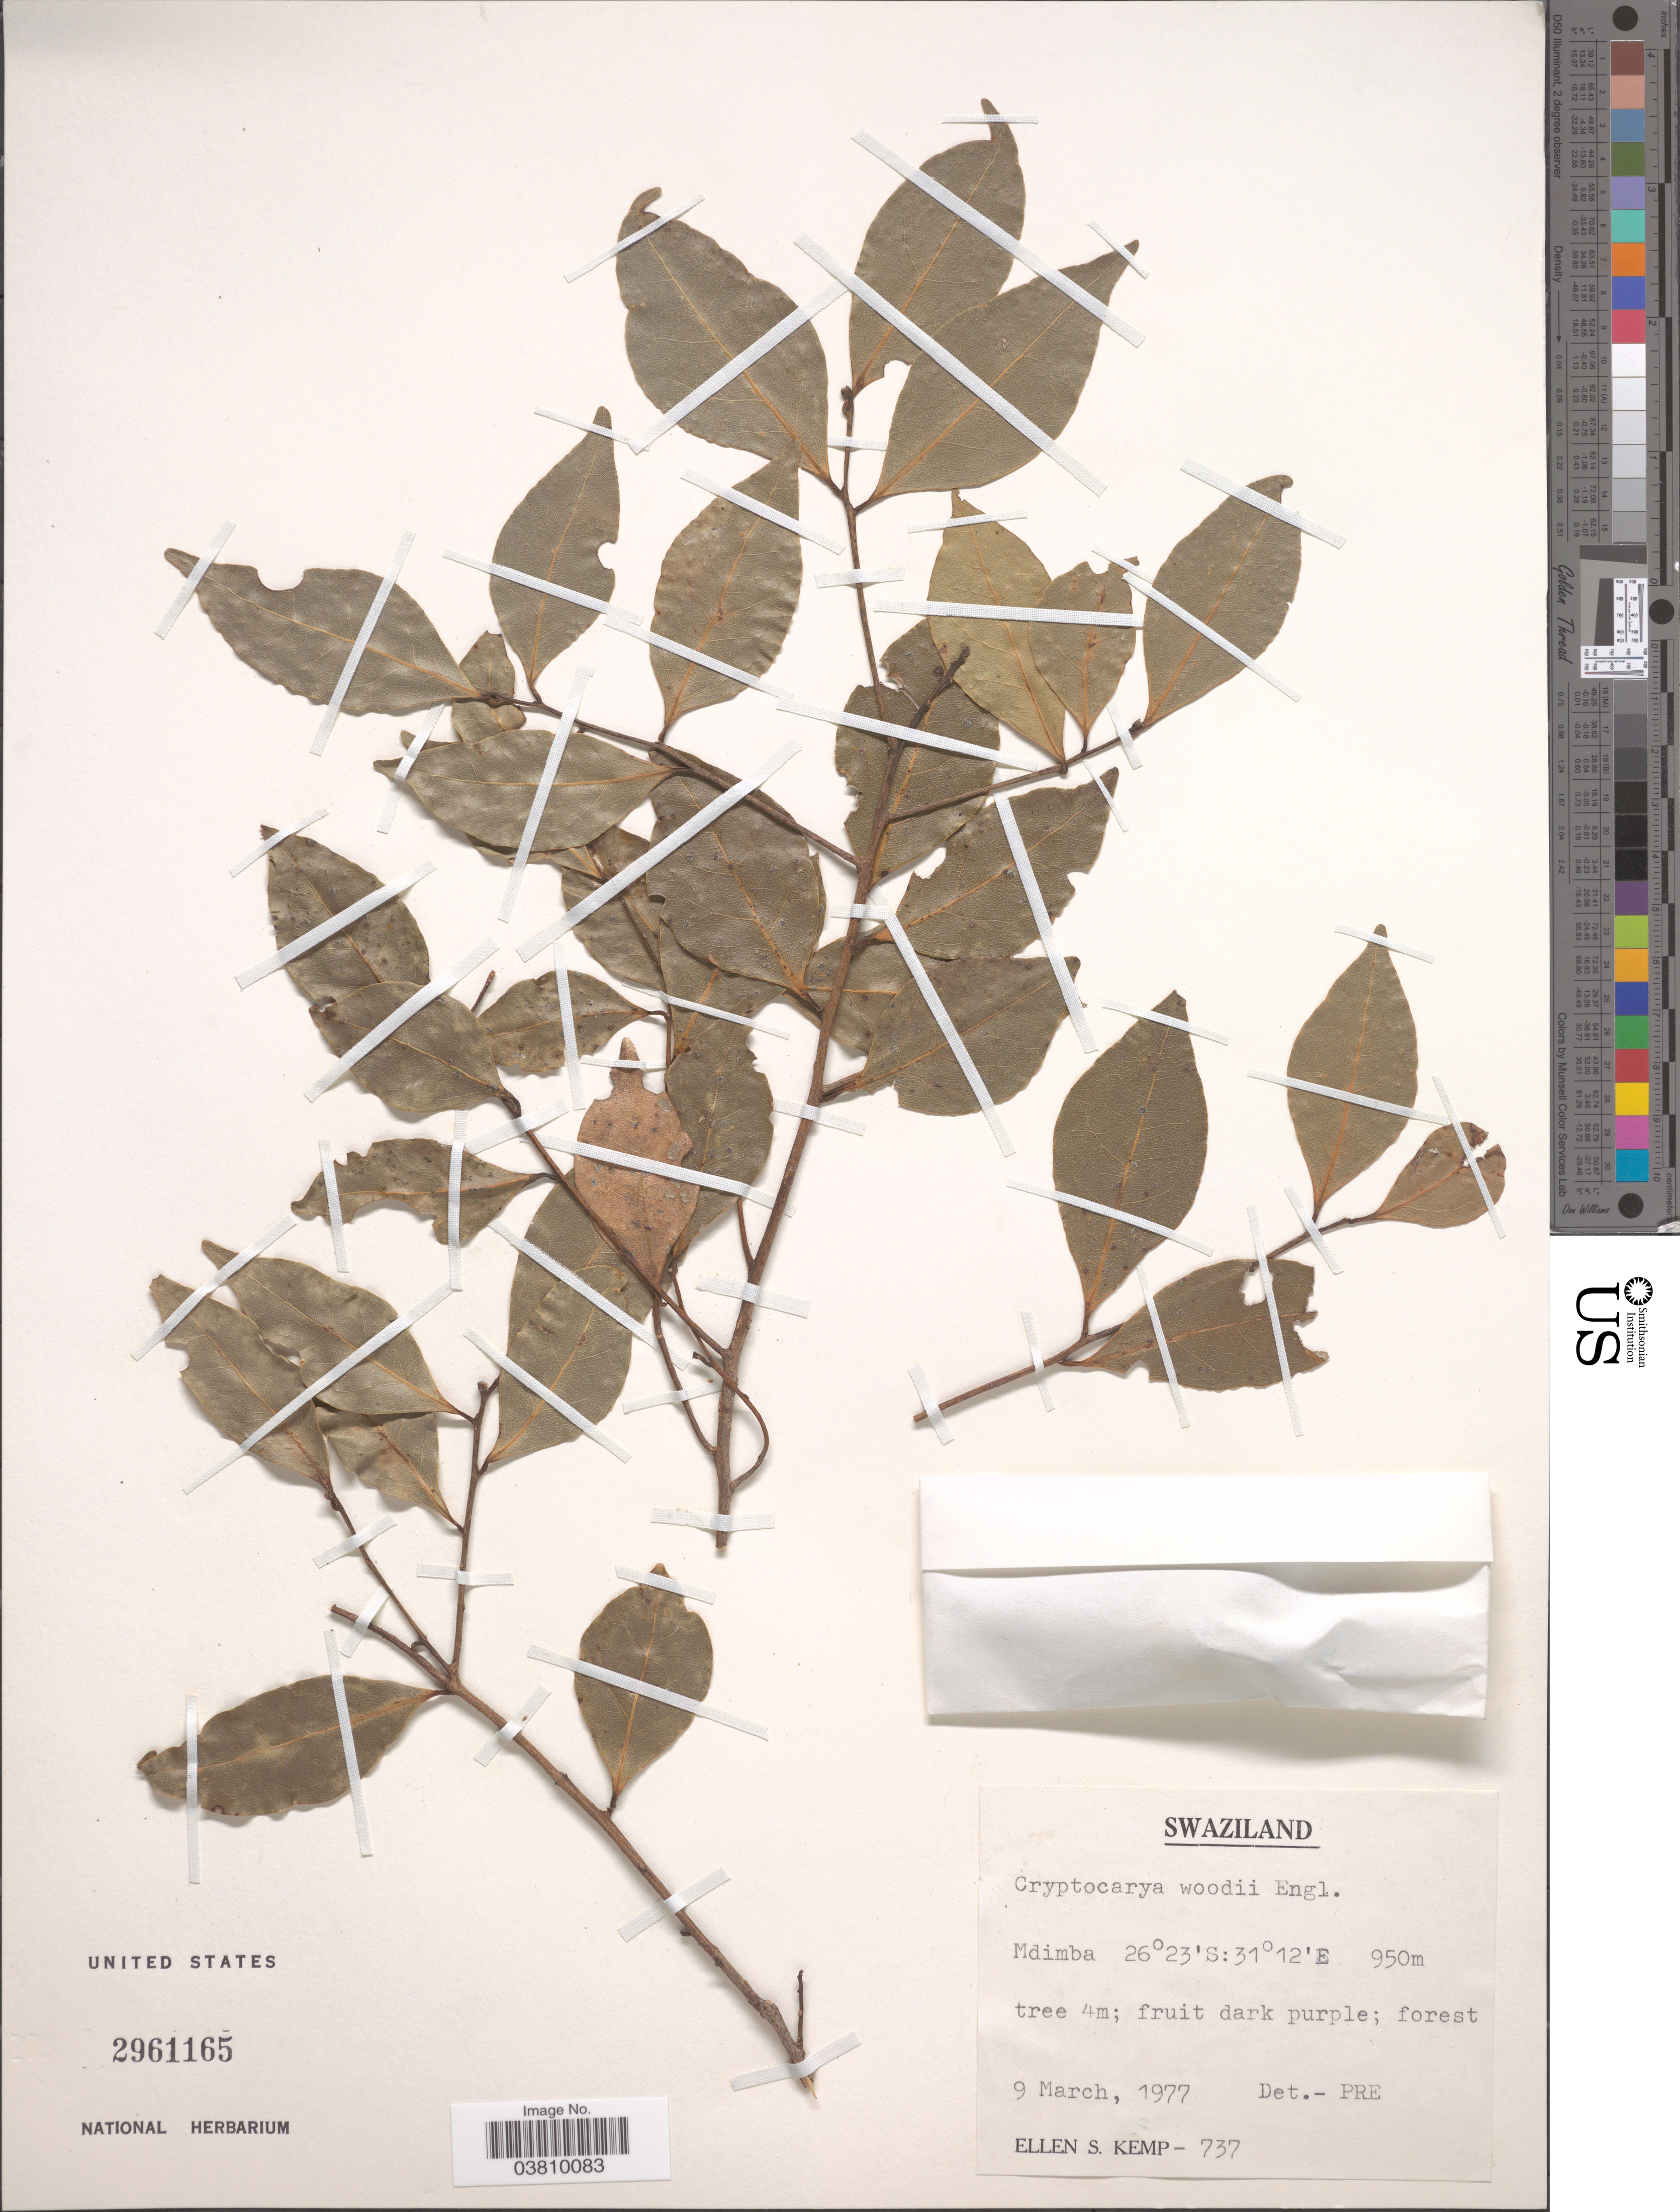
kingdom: Plantae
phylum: Tracheophyta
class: Magnoliopsida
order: Laurales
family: Lauraceae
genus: Cryptocarya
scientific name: Cryptocarya woodii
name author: Engl.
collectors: E. S. Kemp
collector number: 737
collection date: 1977-03-09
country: Eswatini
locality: Mdimba.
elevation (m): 950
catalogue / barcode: US 2961165